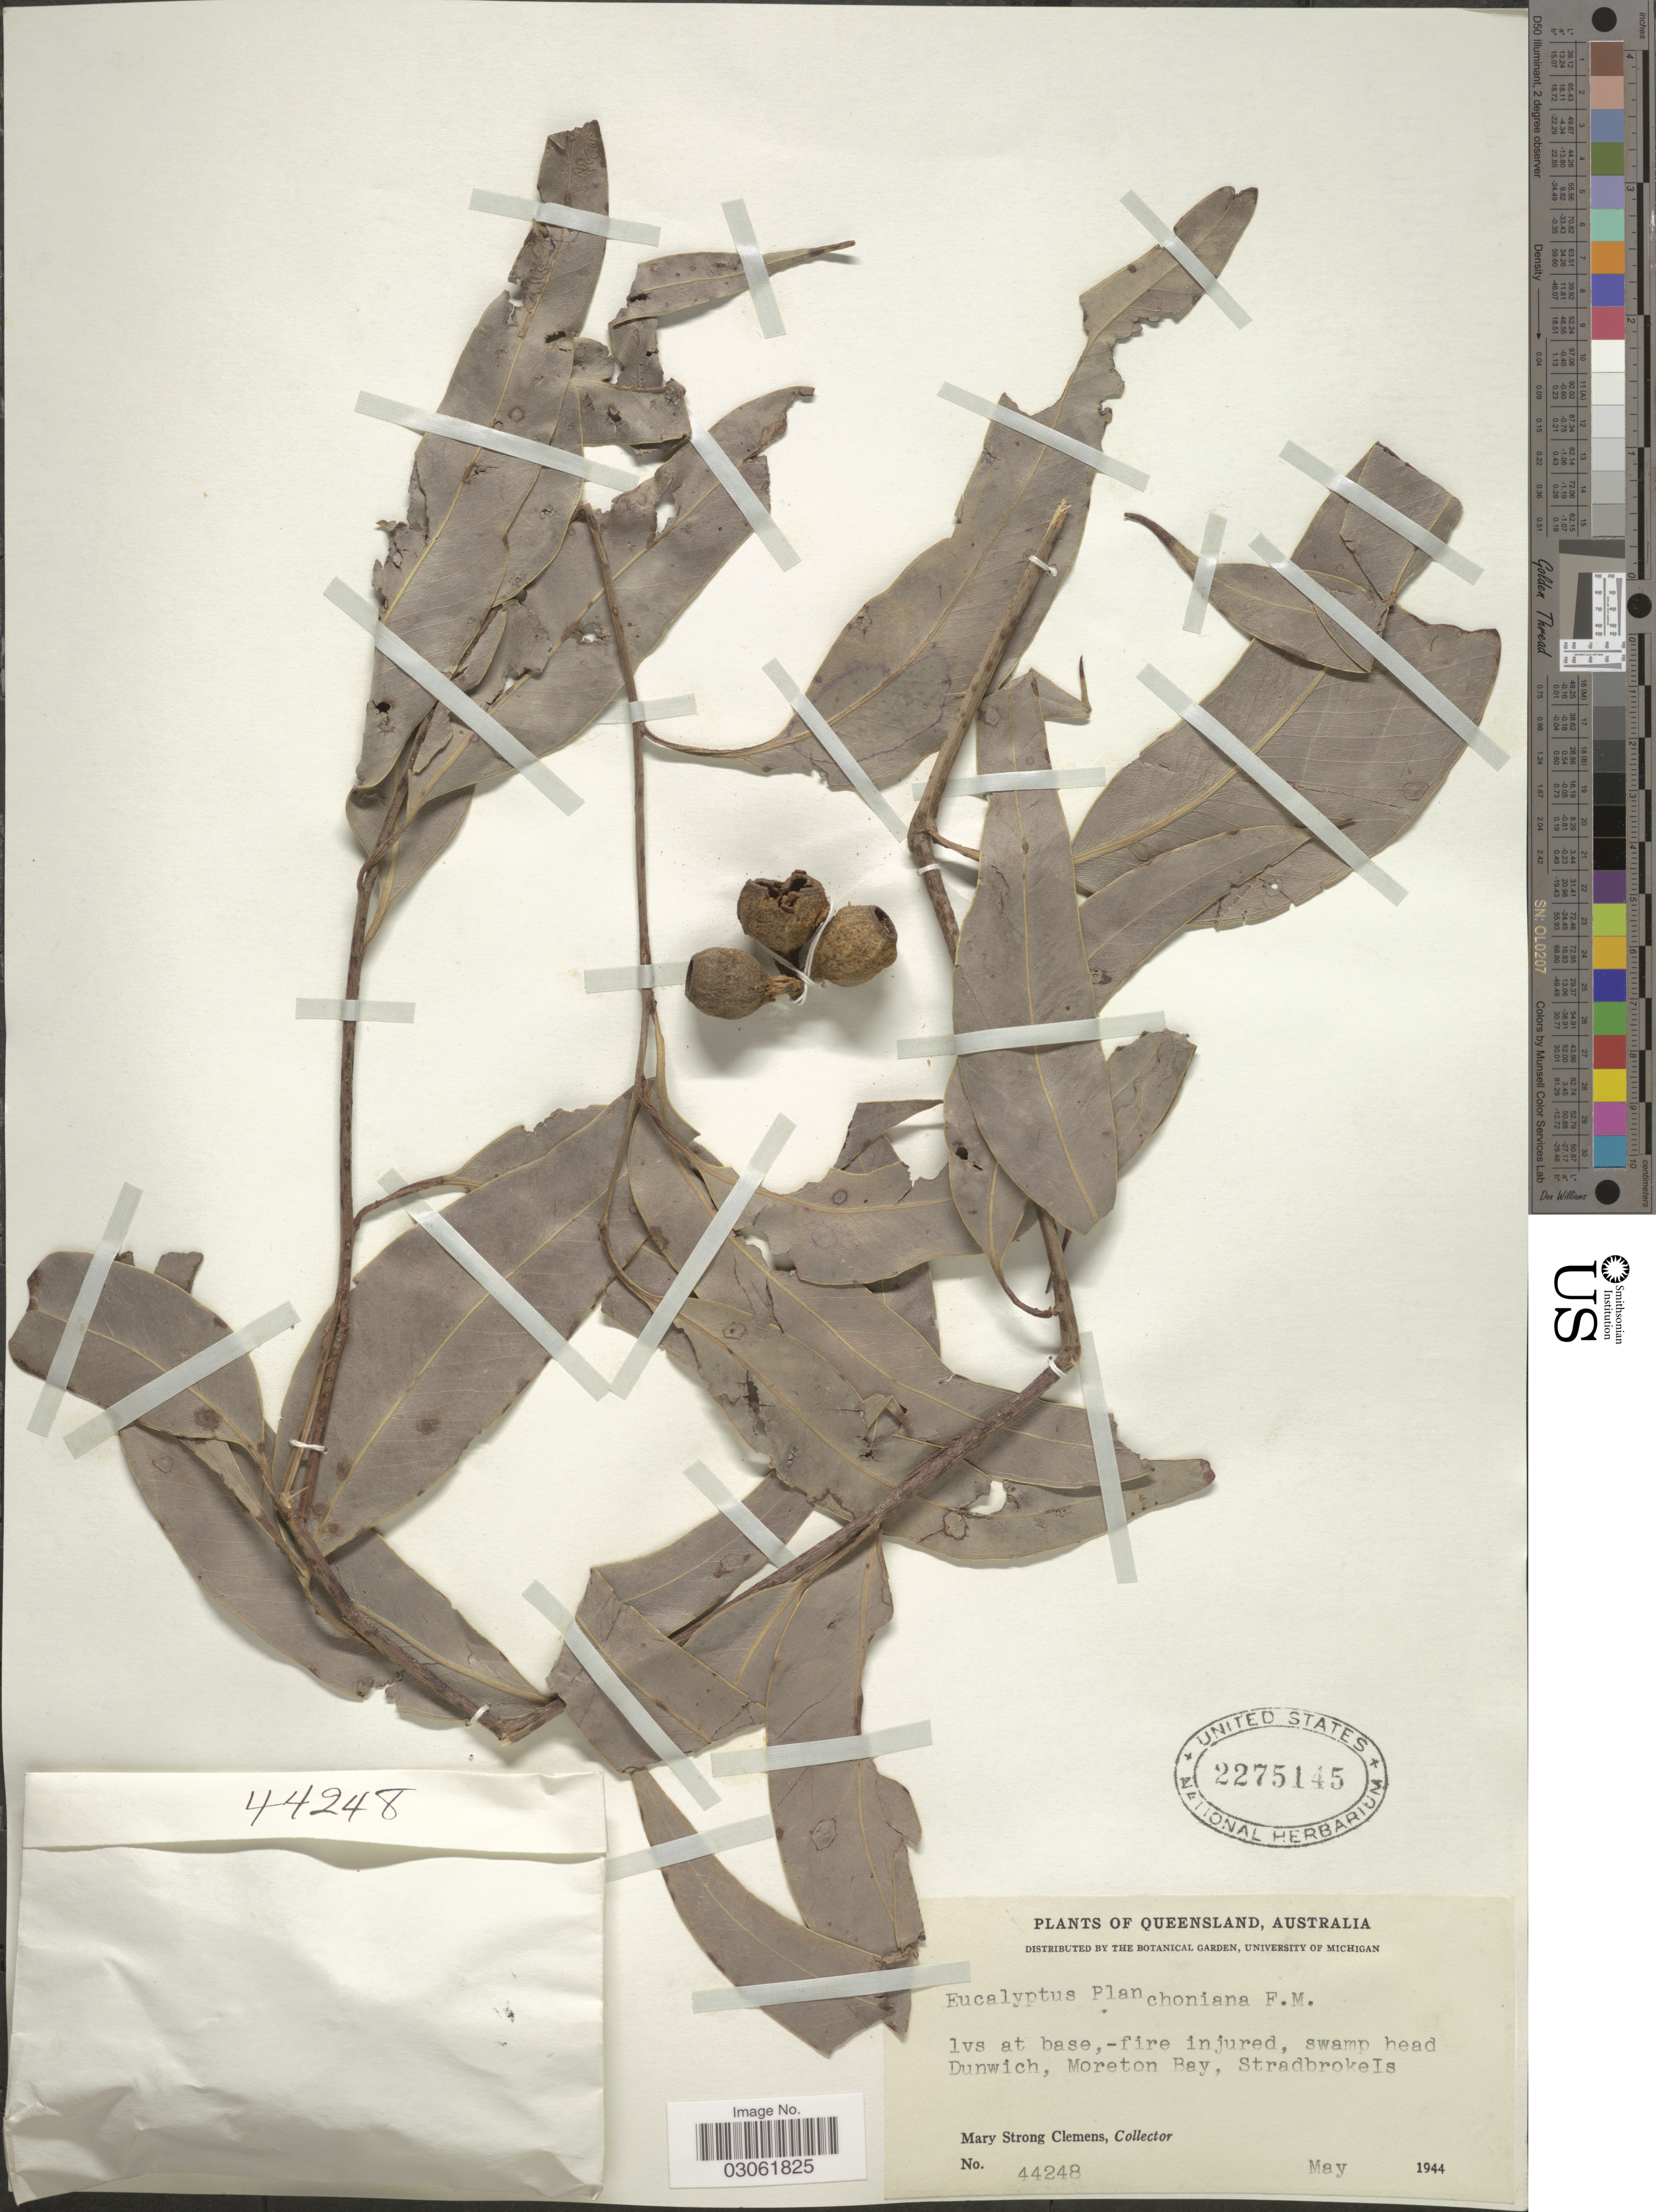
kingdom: Plantae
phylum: Tracheophyta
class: Magnoliopsida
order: Myrtales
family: Myrtaceae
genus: Eucalyptus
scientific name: Eucalyptus planchoniana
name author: F. Muell.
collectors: M. S. Clemens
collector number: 44248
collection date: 1944-05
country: Australia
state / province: Queensland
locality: Swamp head Dunwich, Moreton Bay, Stradbroke Is.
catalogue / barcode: US 2275145